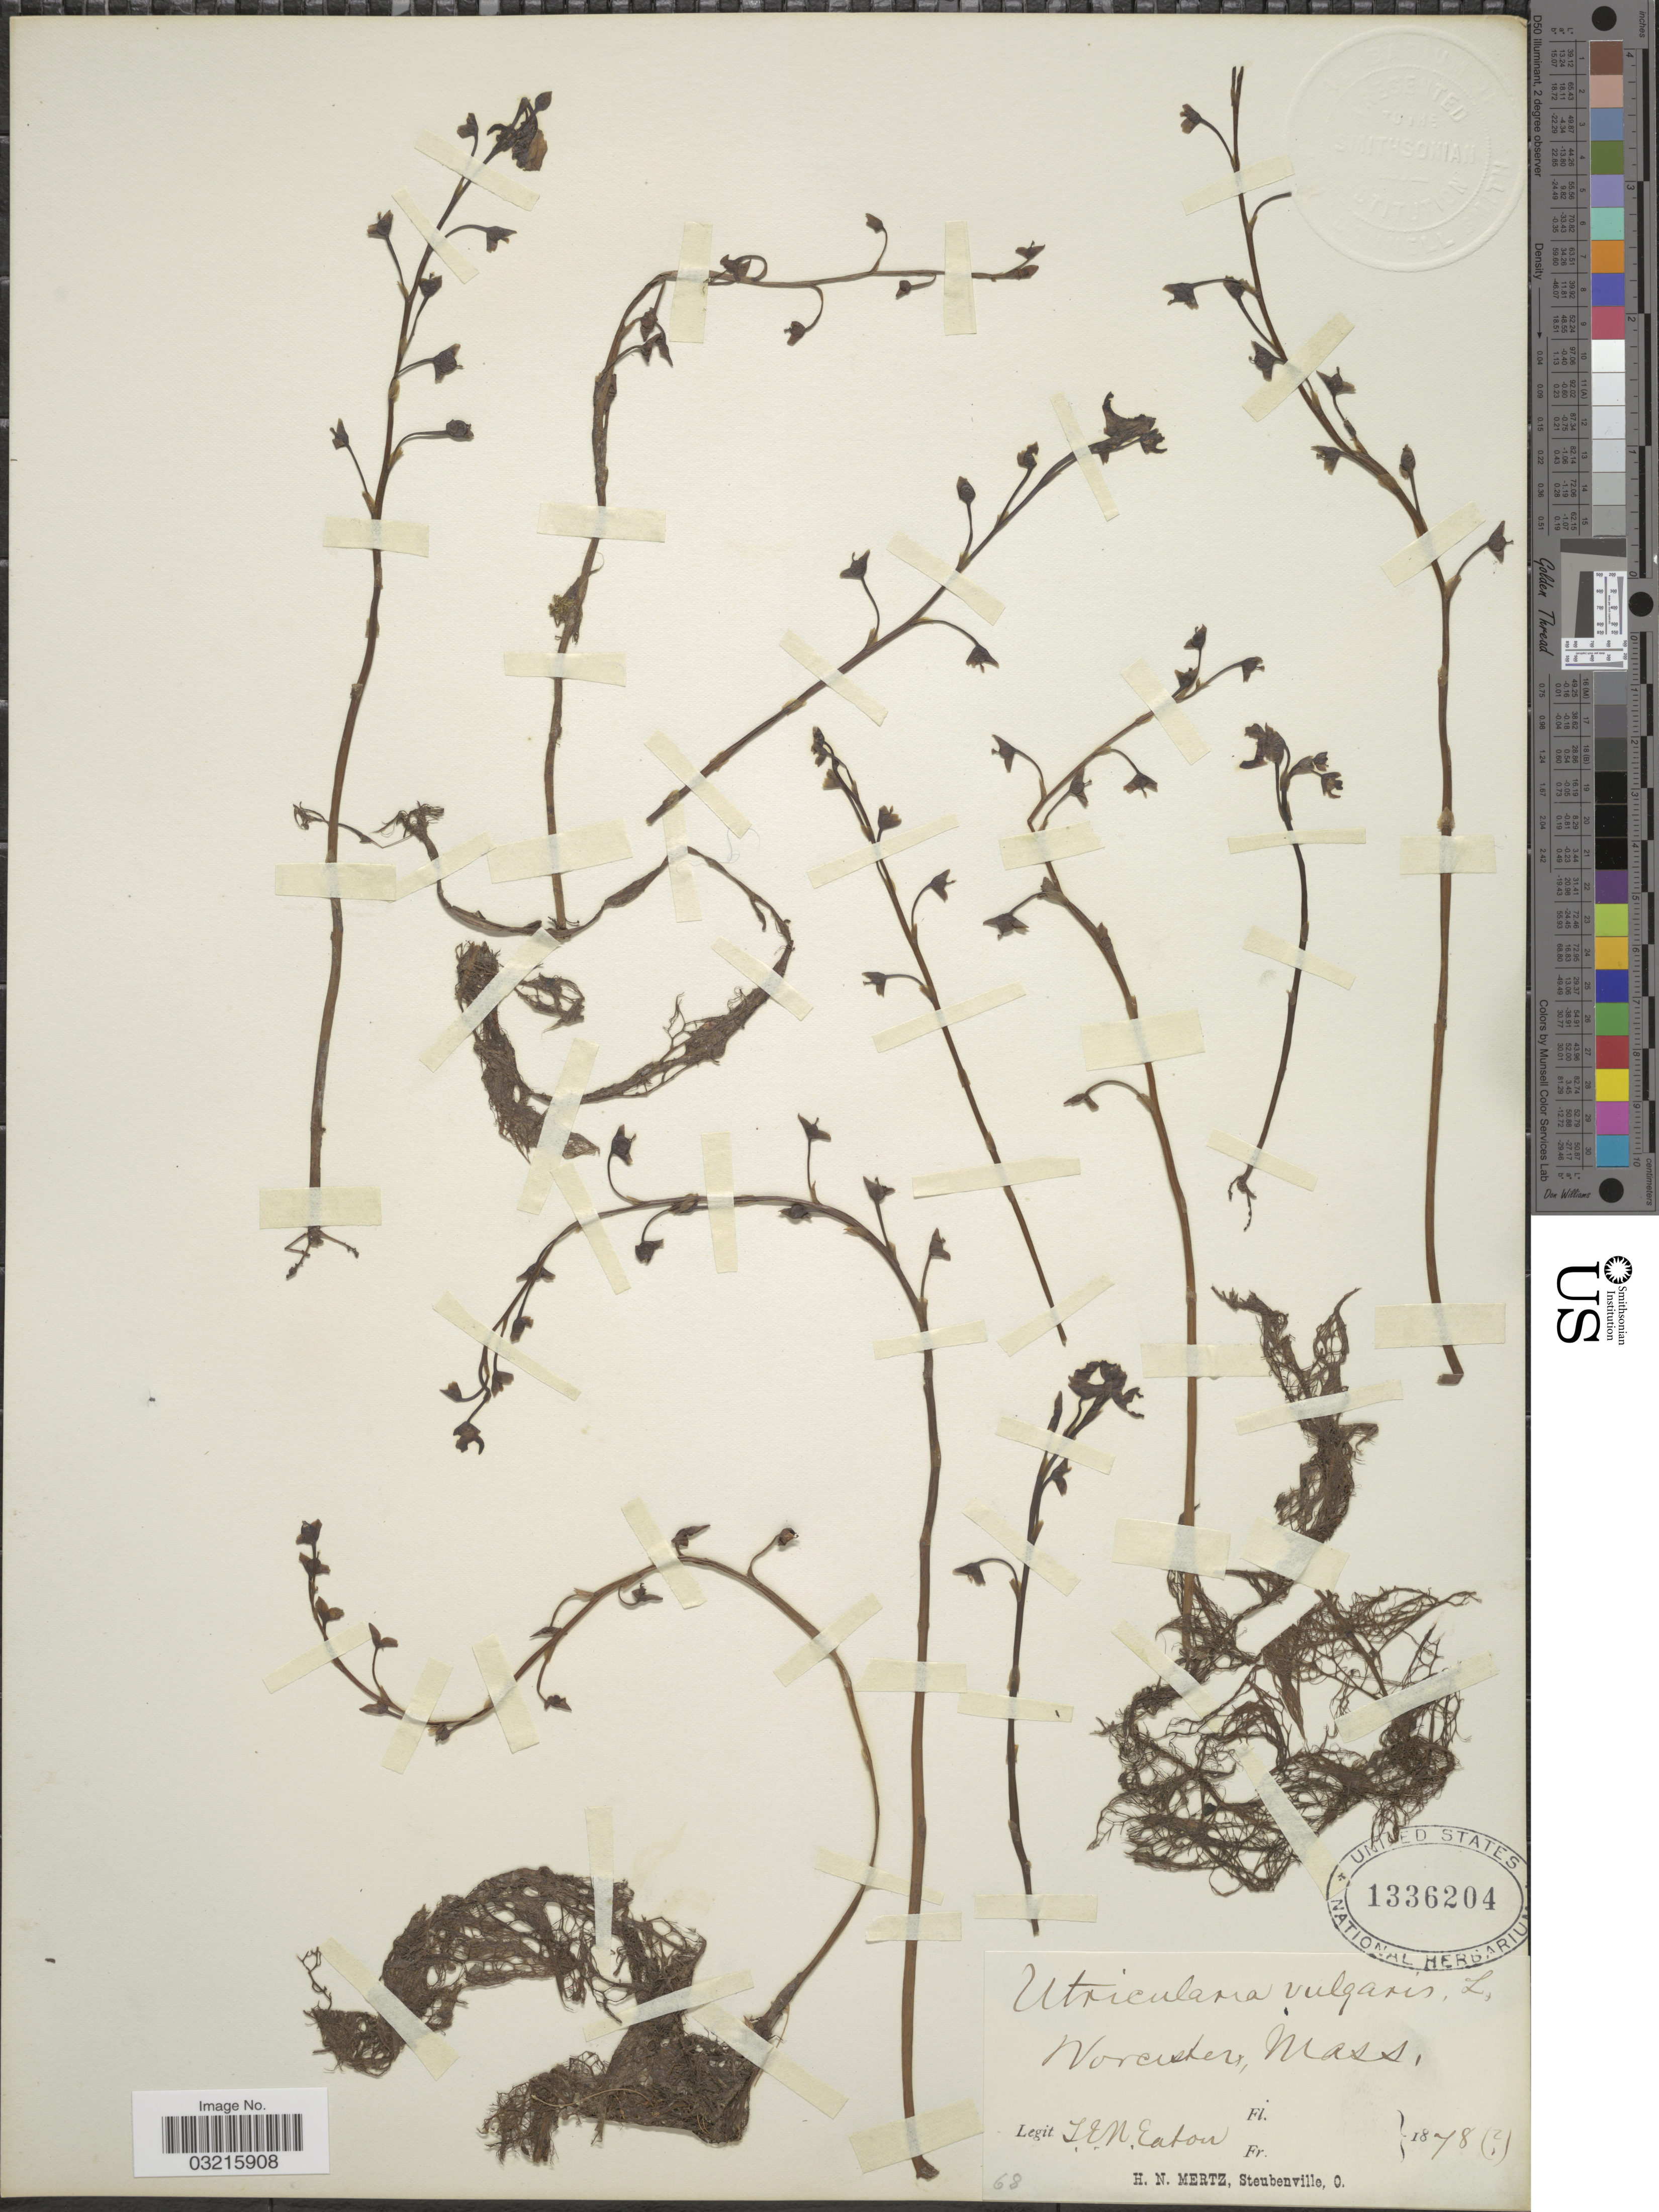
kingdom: Plantae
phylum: Tracheophyta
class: Magnoliopsida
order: Lamiales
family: Lentibulariaceae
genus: Utricularia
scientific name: Utricularia vulgaris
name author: L.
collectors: J. Eaton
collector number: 68?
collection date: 1878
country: United States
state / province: Massachusetts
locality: Worcester.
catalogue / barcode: US 1336204